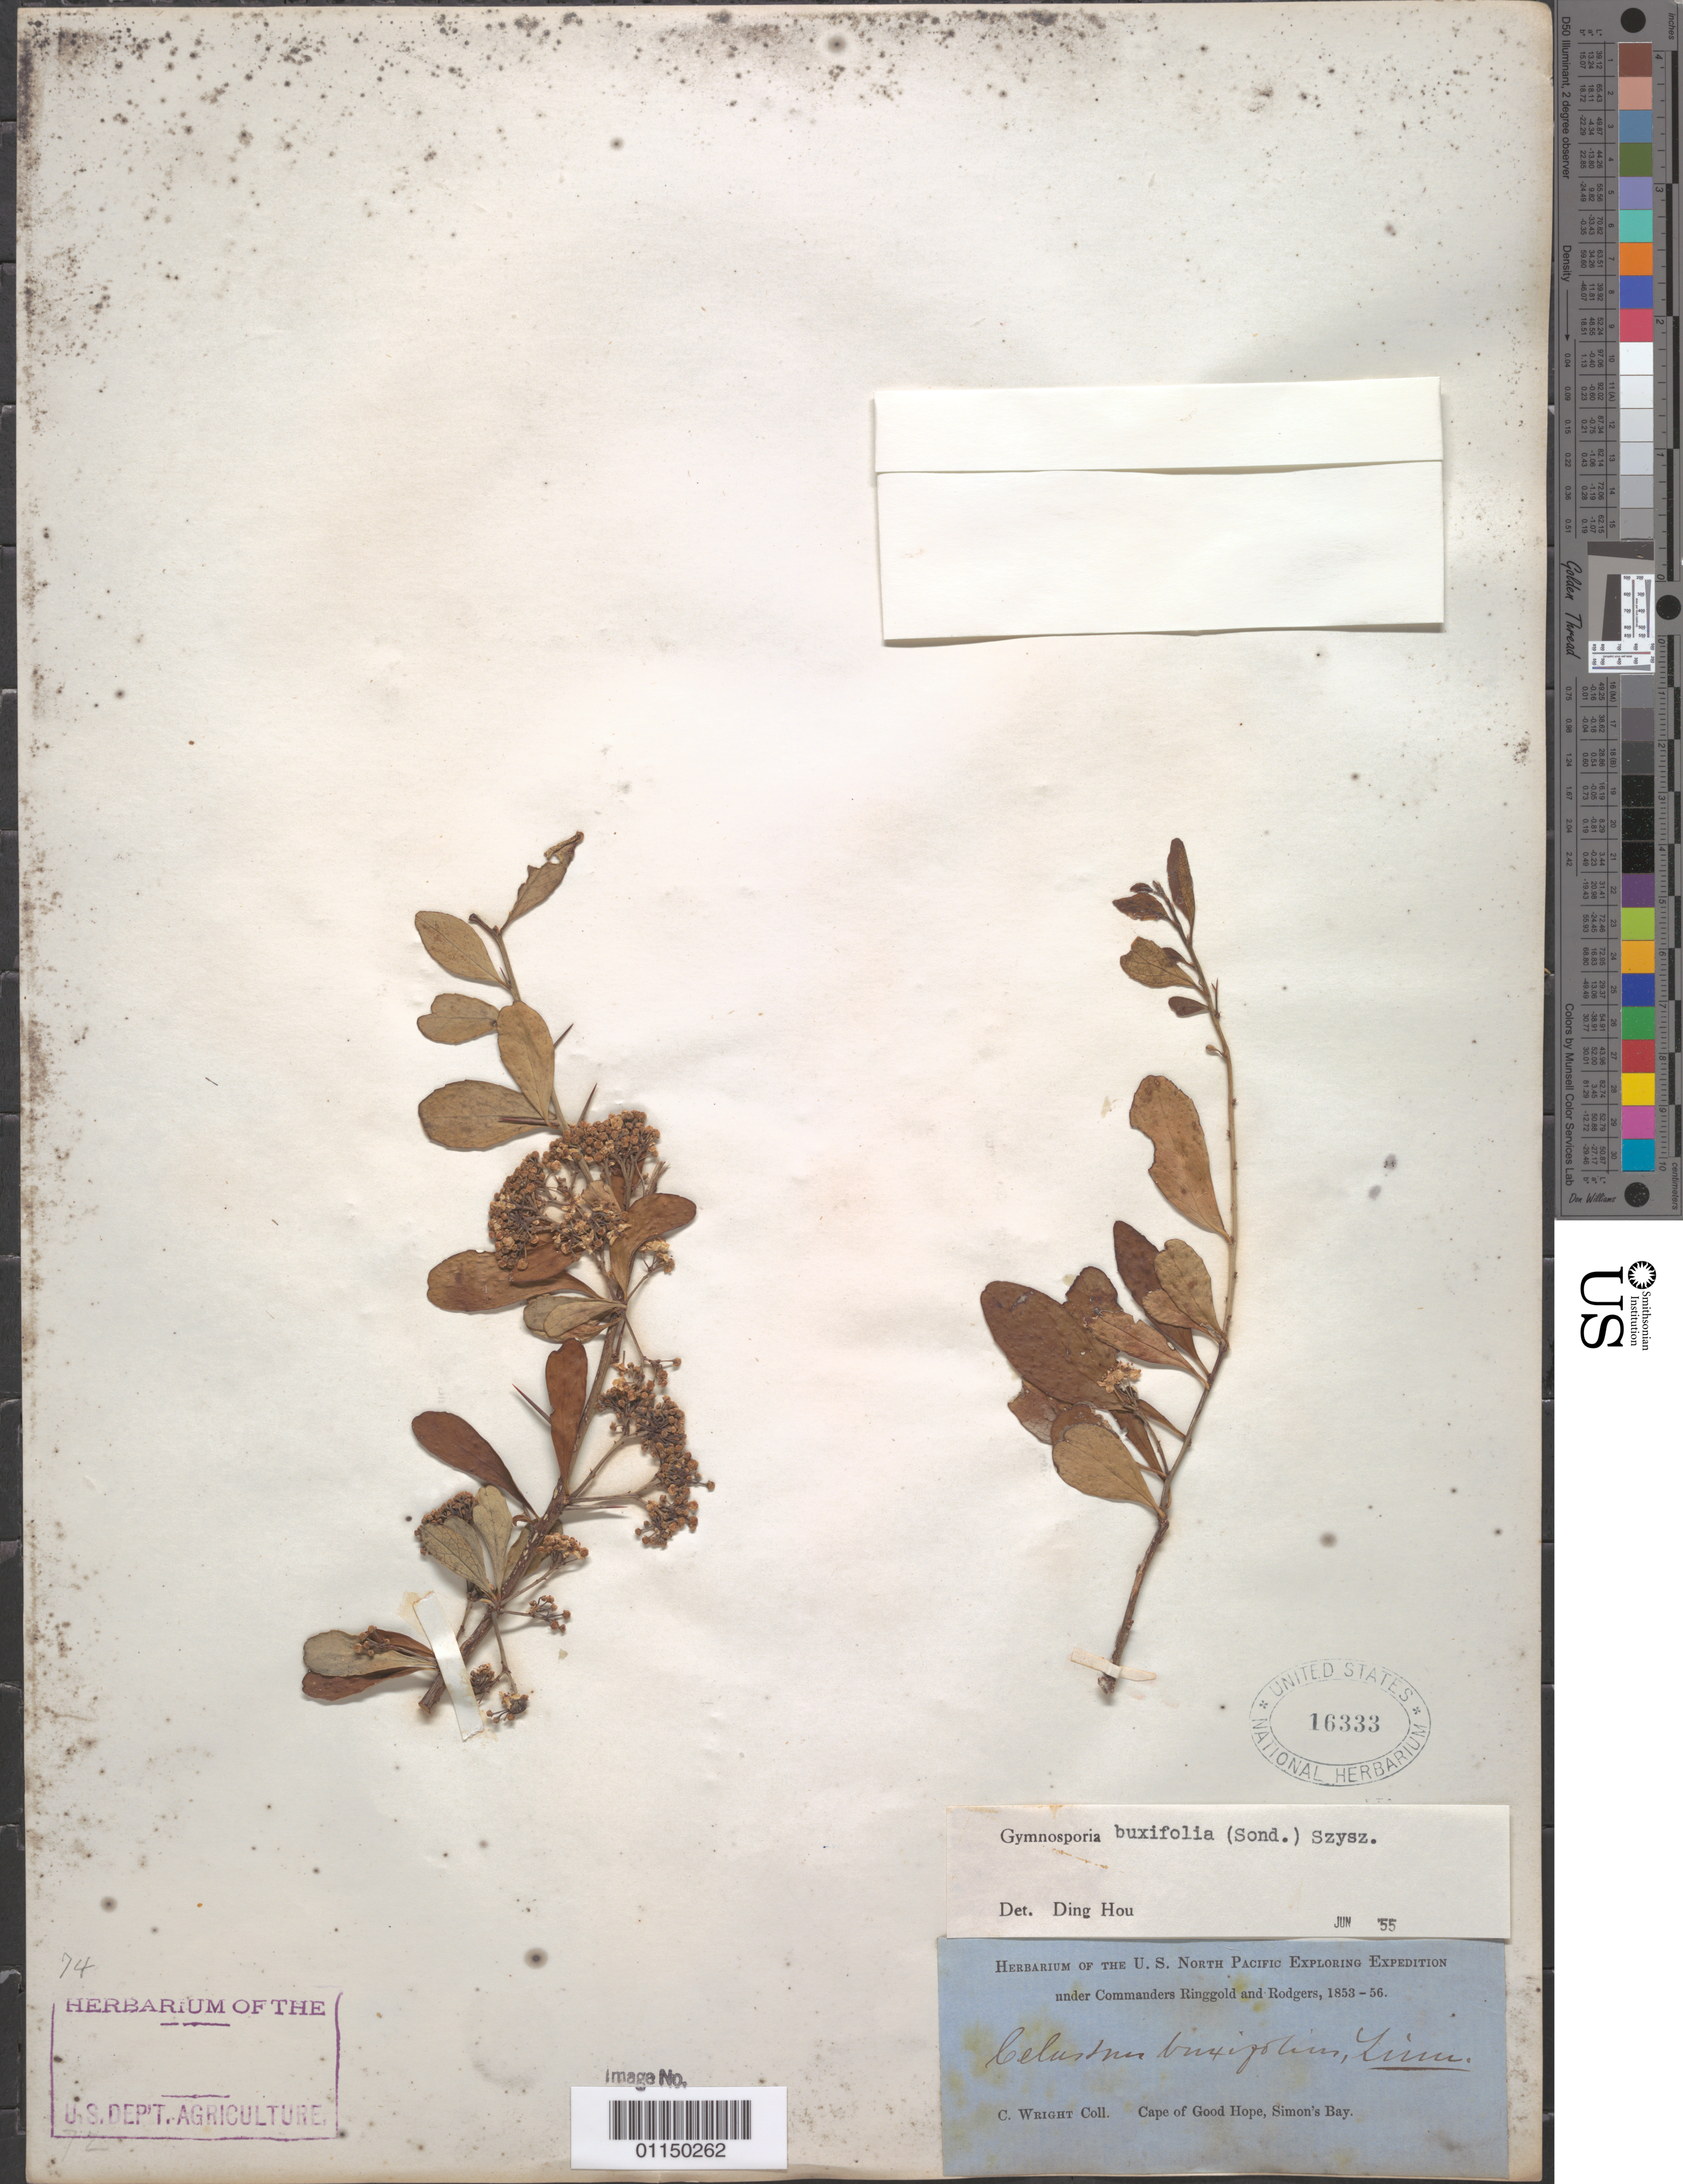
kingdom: Plantae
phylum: Tracheophyta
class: Magnoliopsida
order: Celastrales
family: Celastraceae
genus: Gymnosporia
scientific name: Gymnosporia buxifolia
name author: (L.) Szyszyl.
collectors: C. Wright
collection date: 1853/1856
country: South Africa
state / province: Western Cape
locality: Cape of Good Hope, Simon's Bay.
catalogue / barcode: US 16333